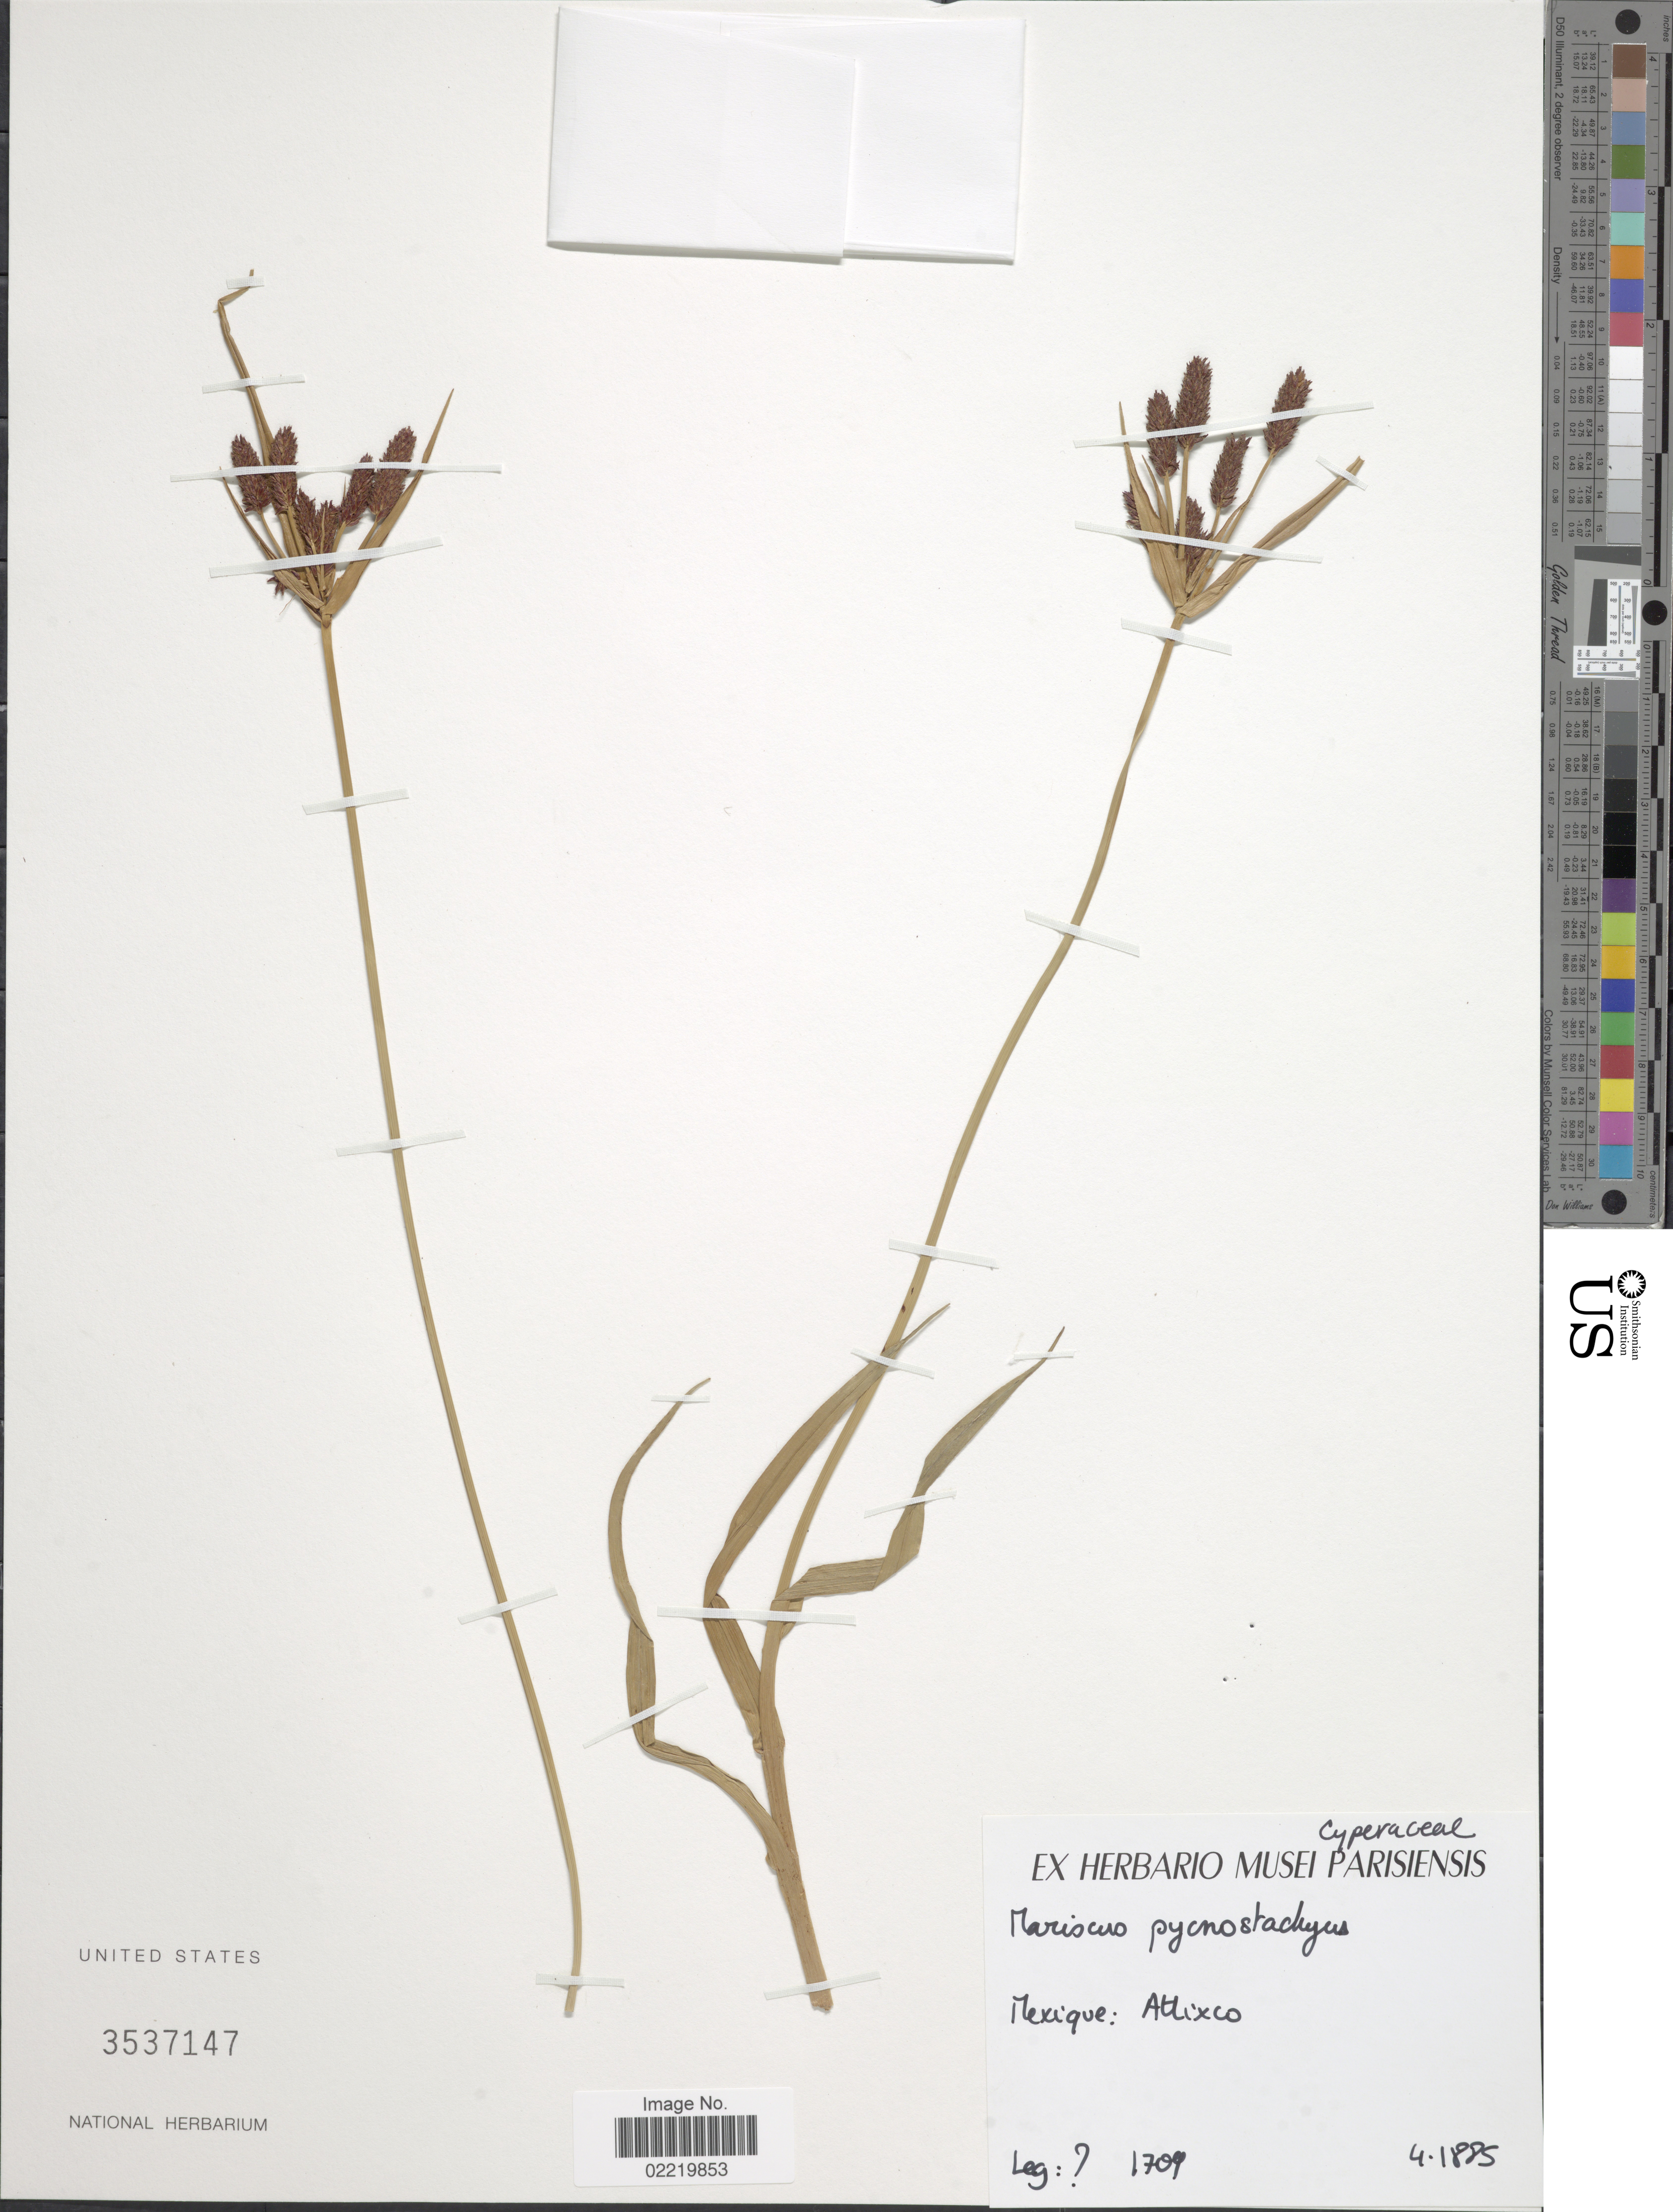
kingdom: Plantae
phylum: Tracheophyta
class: Liliopsida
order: Poales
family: Cyperaceae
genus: Cyperus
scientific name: Cyperus pycnostachyus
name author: (Kunth) Kunth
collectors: ex herb. Musei Parisiensis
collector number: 1709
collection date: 1885-04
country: Mexico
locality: Atlixco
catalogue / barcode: US 3537147